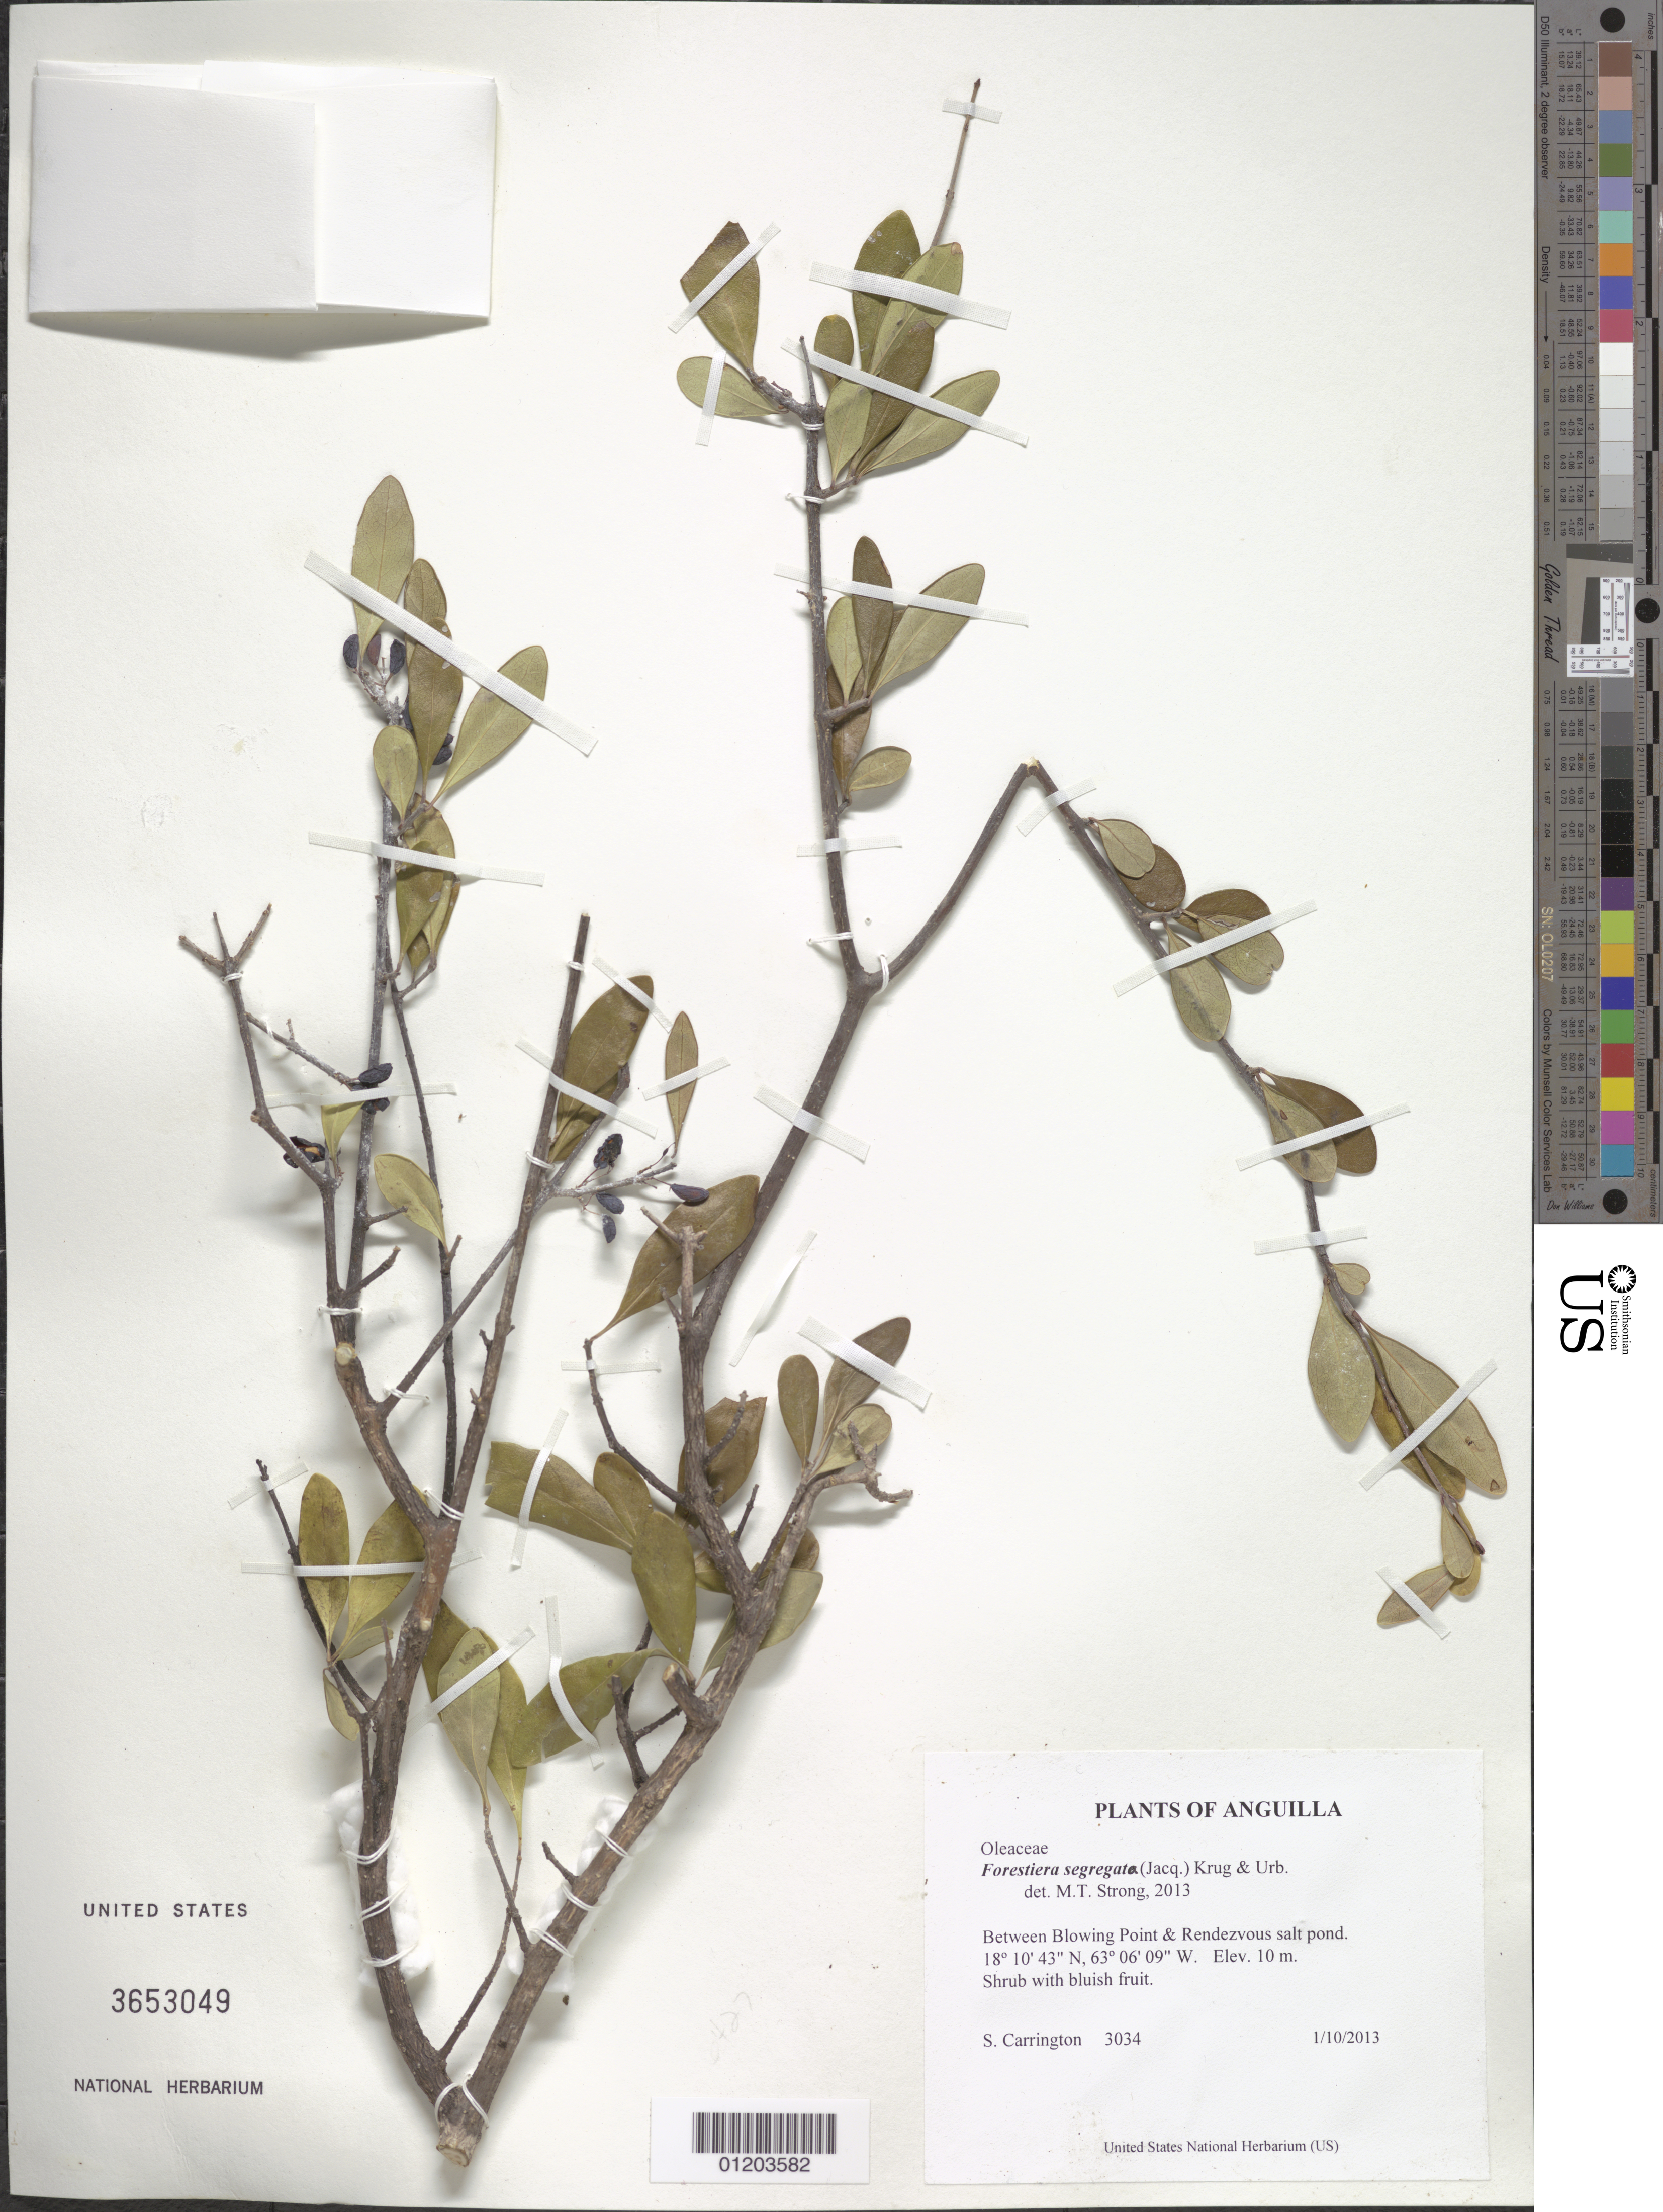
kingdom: Plantae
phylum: Tracheophyta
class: Magnoliopsida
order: Lamiales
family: Oleaceae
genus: Forestiera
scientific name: Forestiera segregata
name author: (Jacq.) Krug & Urb.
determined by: Strong, M. T., (US), Smithsonian Institution - National Museum of Natural History (UNITED STATES)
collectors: C. M. S. Carrington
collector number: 3034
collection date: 2013-01-10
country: Anguilla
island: Anguilla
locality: Blowing Point to Rendezvous salt pond.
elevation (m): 10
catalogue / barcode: US 3653049